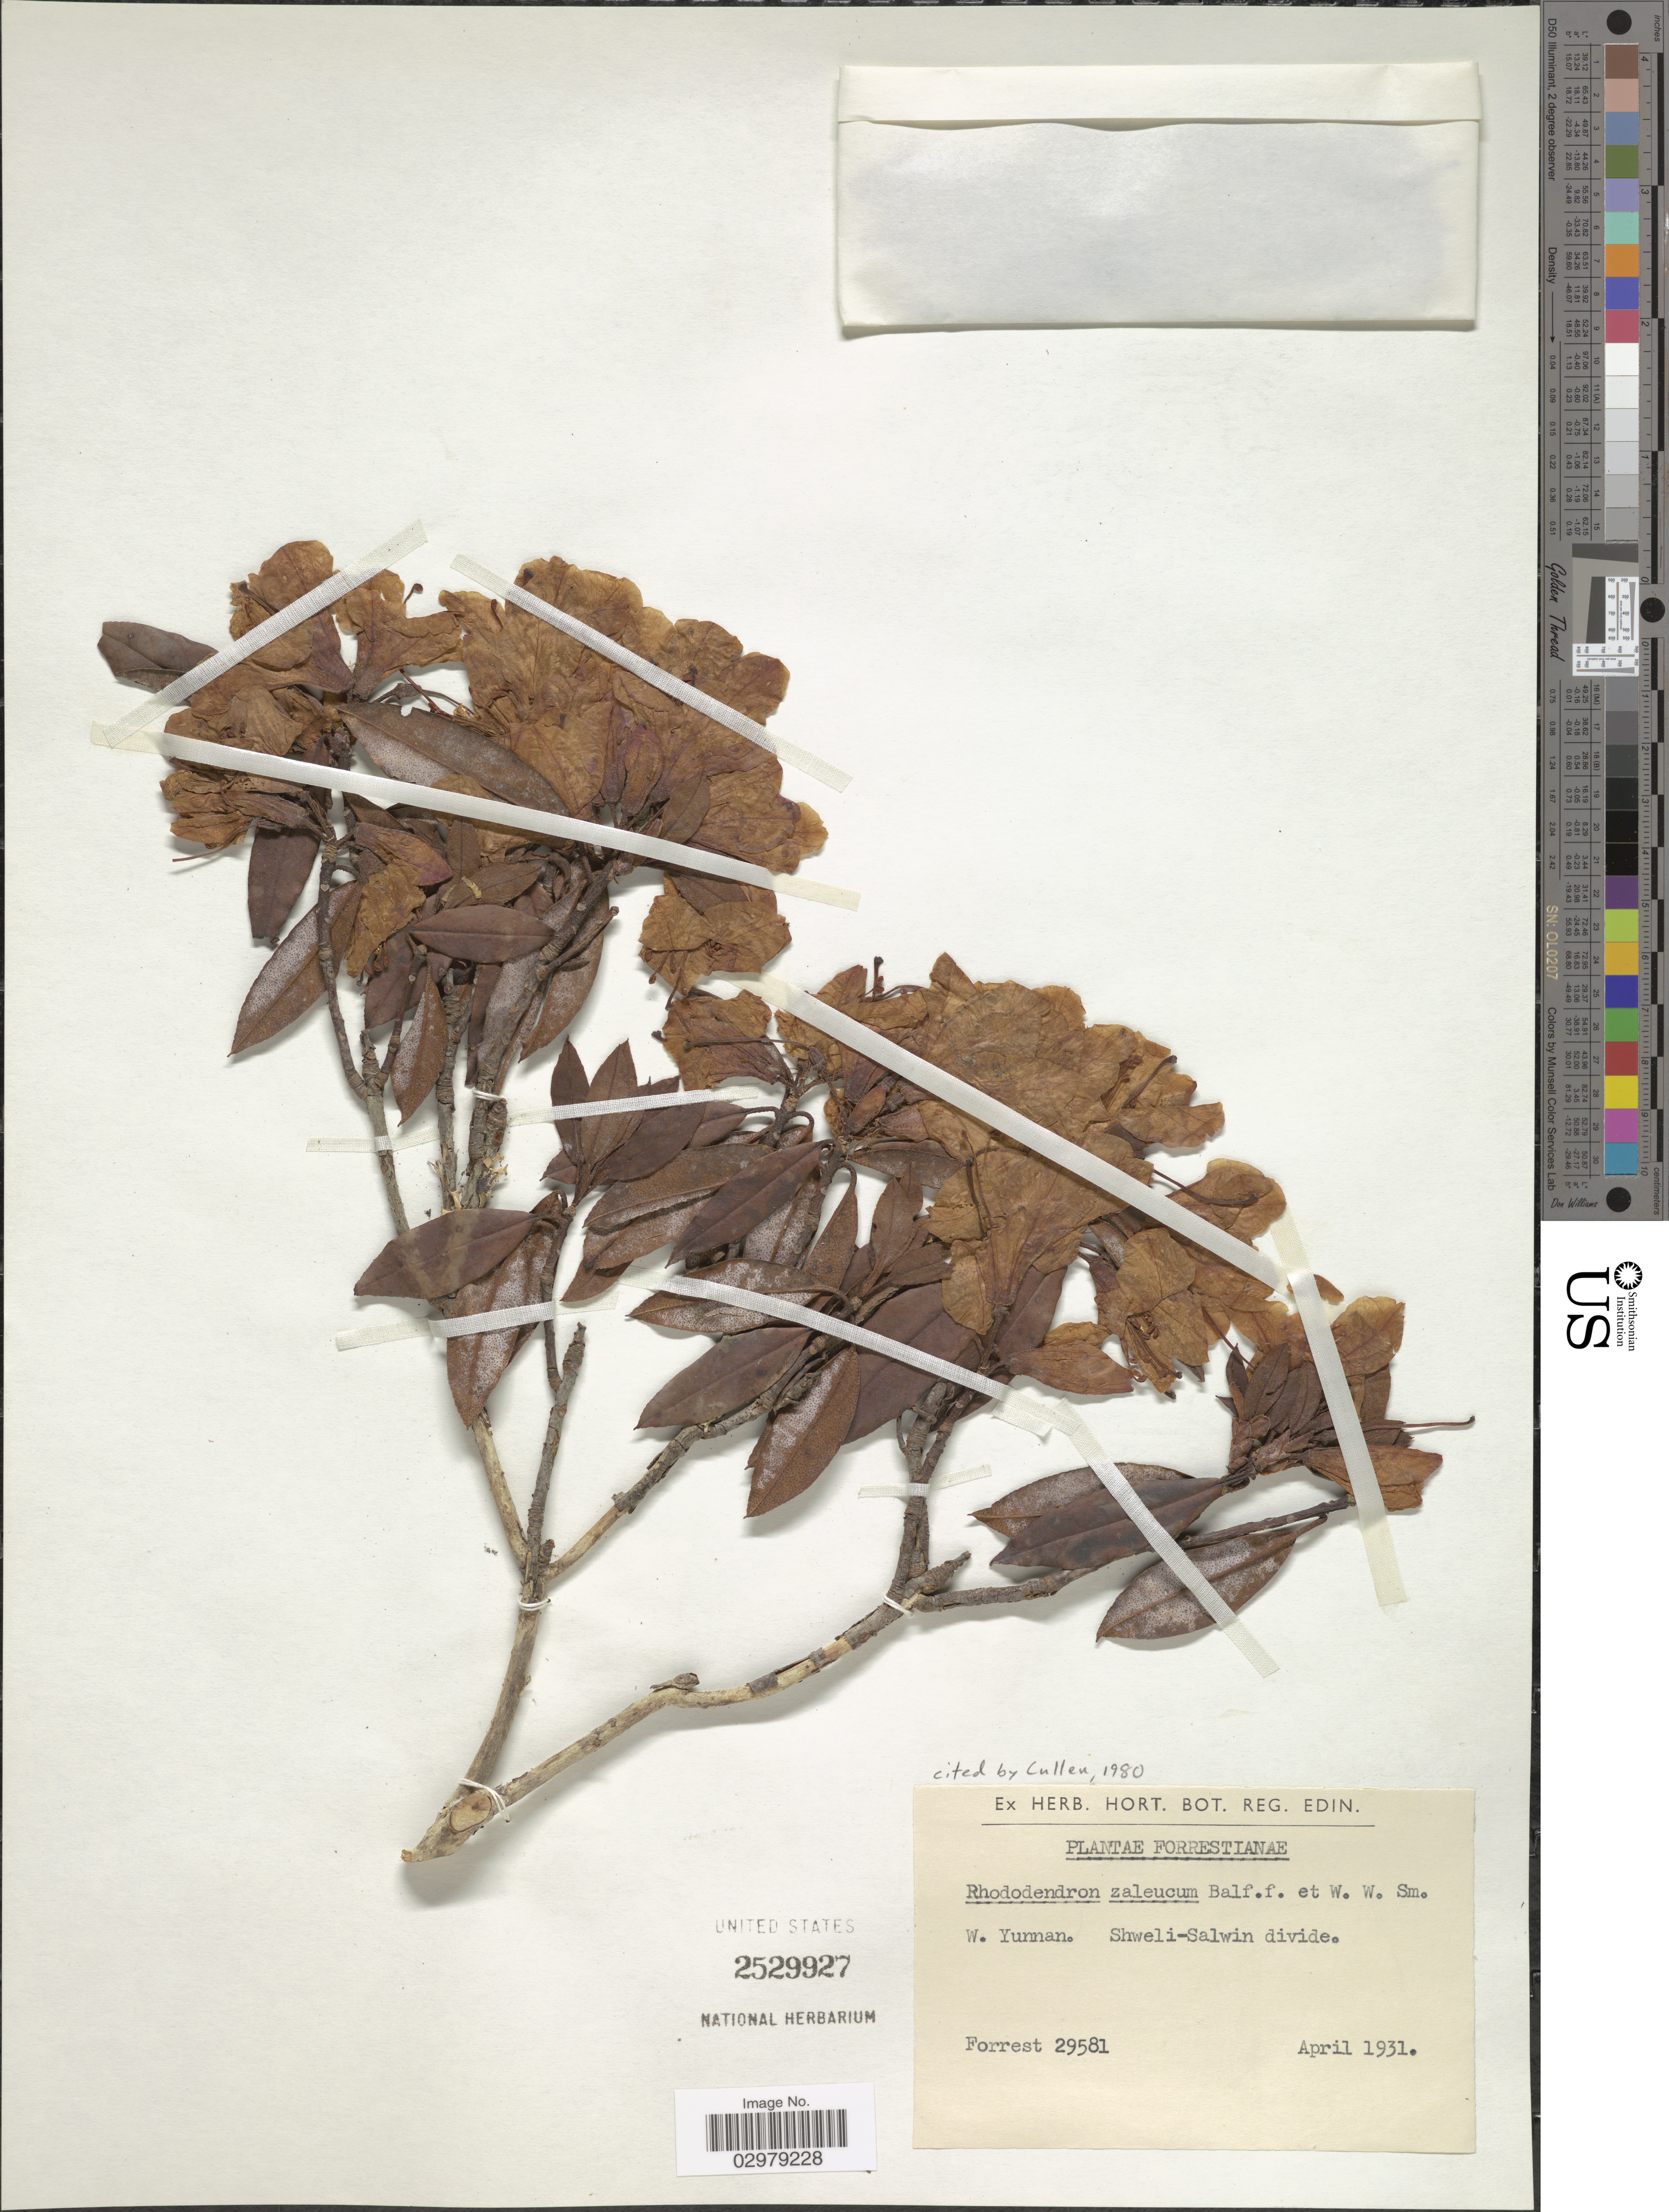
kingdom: Plantae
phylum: Tracheophyta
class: Magnoliopsida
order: Ericales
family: Ericaceae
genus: Rhododendron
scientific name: Rhododendron zaleucum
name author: Balf. f. & W.W. Sm.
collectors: -. Forrest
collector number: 29581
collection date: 1931-04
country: China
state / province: Yunnan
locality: W. Yunnan. Shweli-Salwin divide.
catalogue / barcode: US 2529927